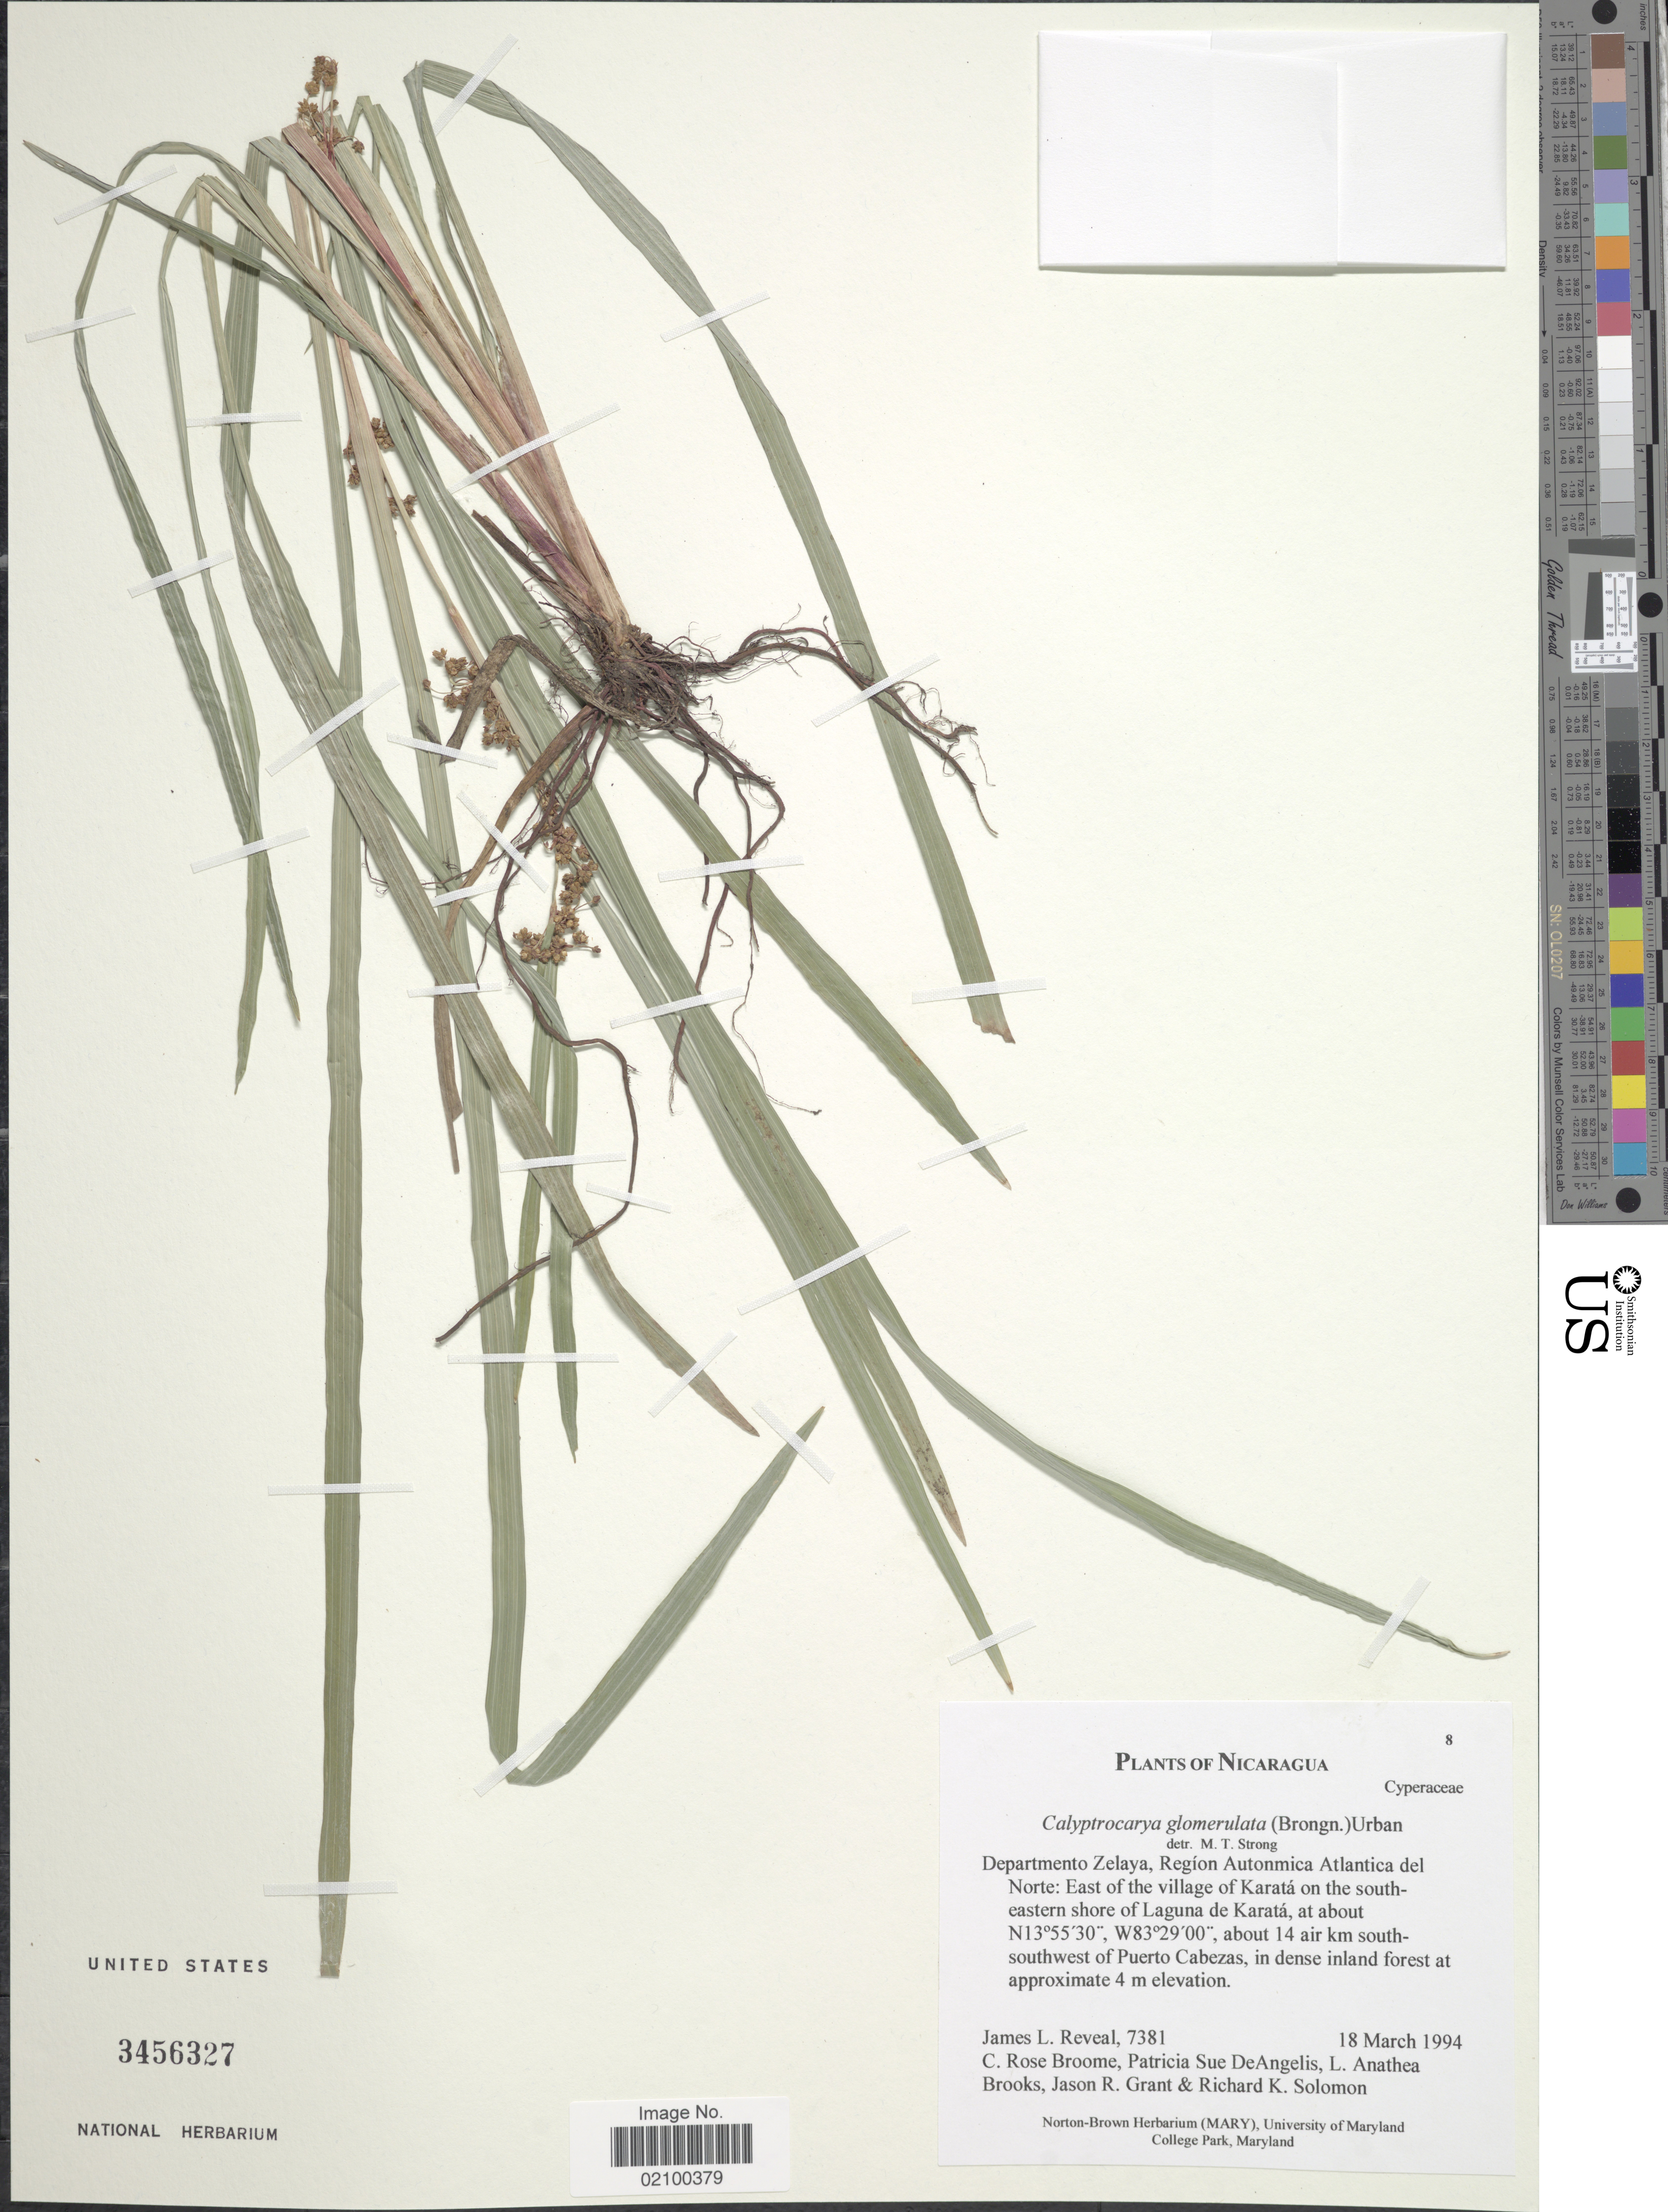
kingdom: Plantae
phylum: Tracheophyta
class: Liliopsida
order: Poales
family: Cyperaceae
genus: Calyptrocarya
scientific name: Calyptrocarya glomerulata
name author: (Brongn.) Urb.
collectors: J. L. Reveal, C. Broome, P. DeAngelis, L. Brooks & et al.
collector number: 7381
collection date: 1994-03-18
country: Nicaragua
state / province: Atlantico Norte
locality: Departamento Zelaya, Region Autonmica Atlantica del Norte: East of the village of Karata on the southeastern shore of Laguna de Karata, at about 14 air km south-southwest of Puerto Cabezas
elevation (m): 4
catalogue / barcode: US 3456327